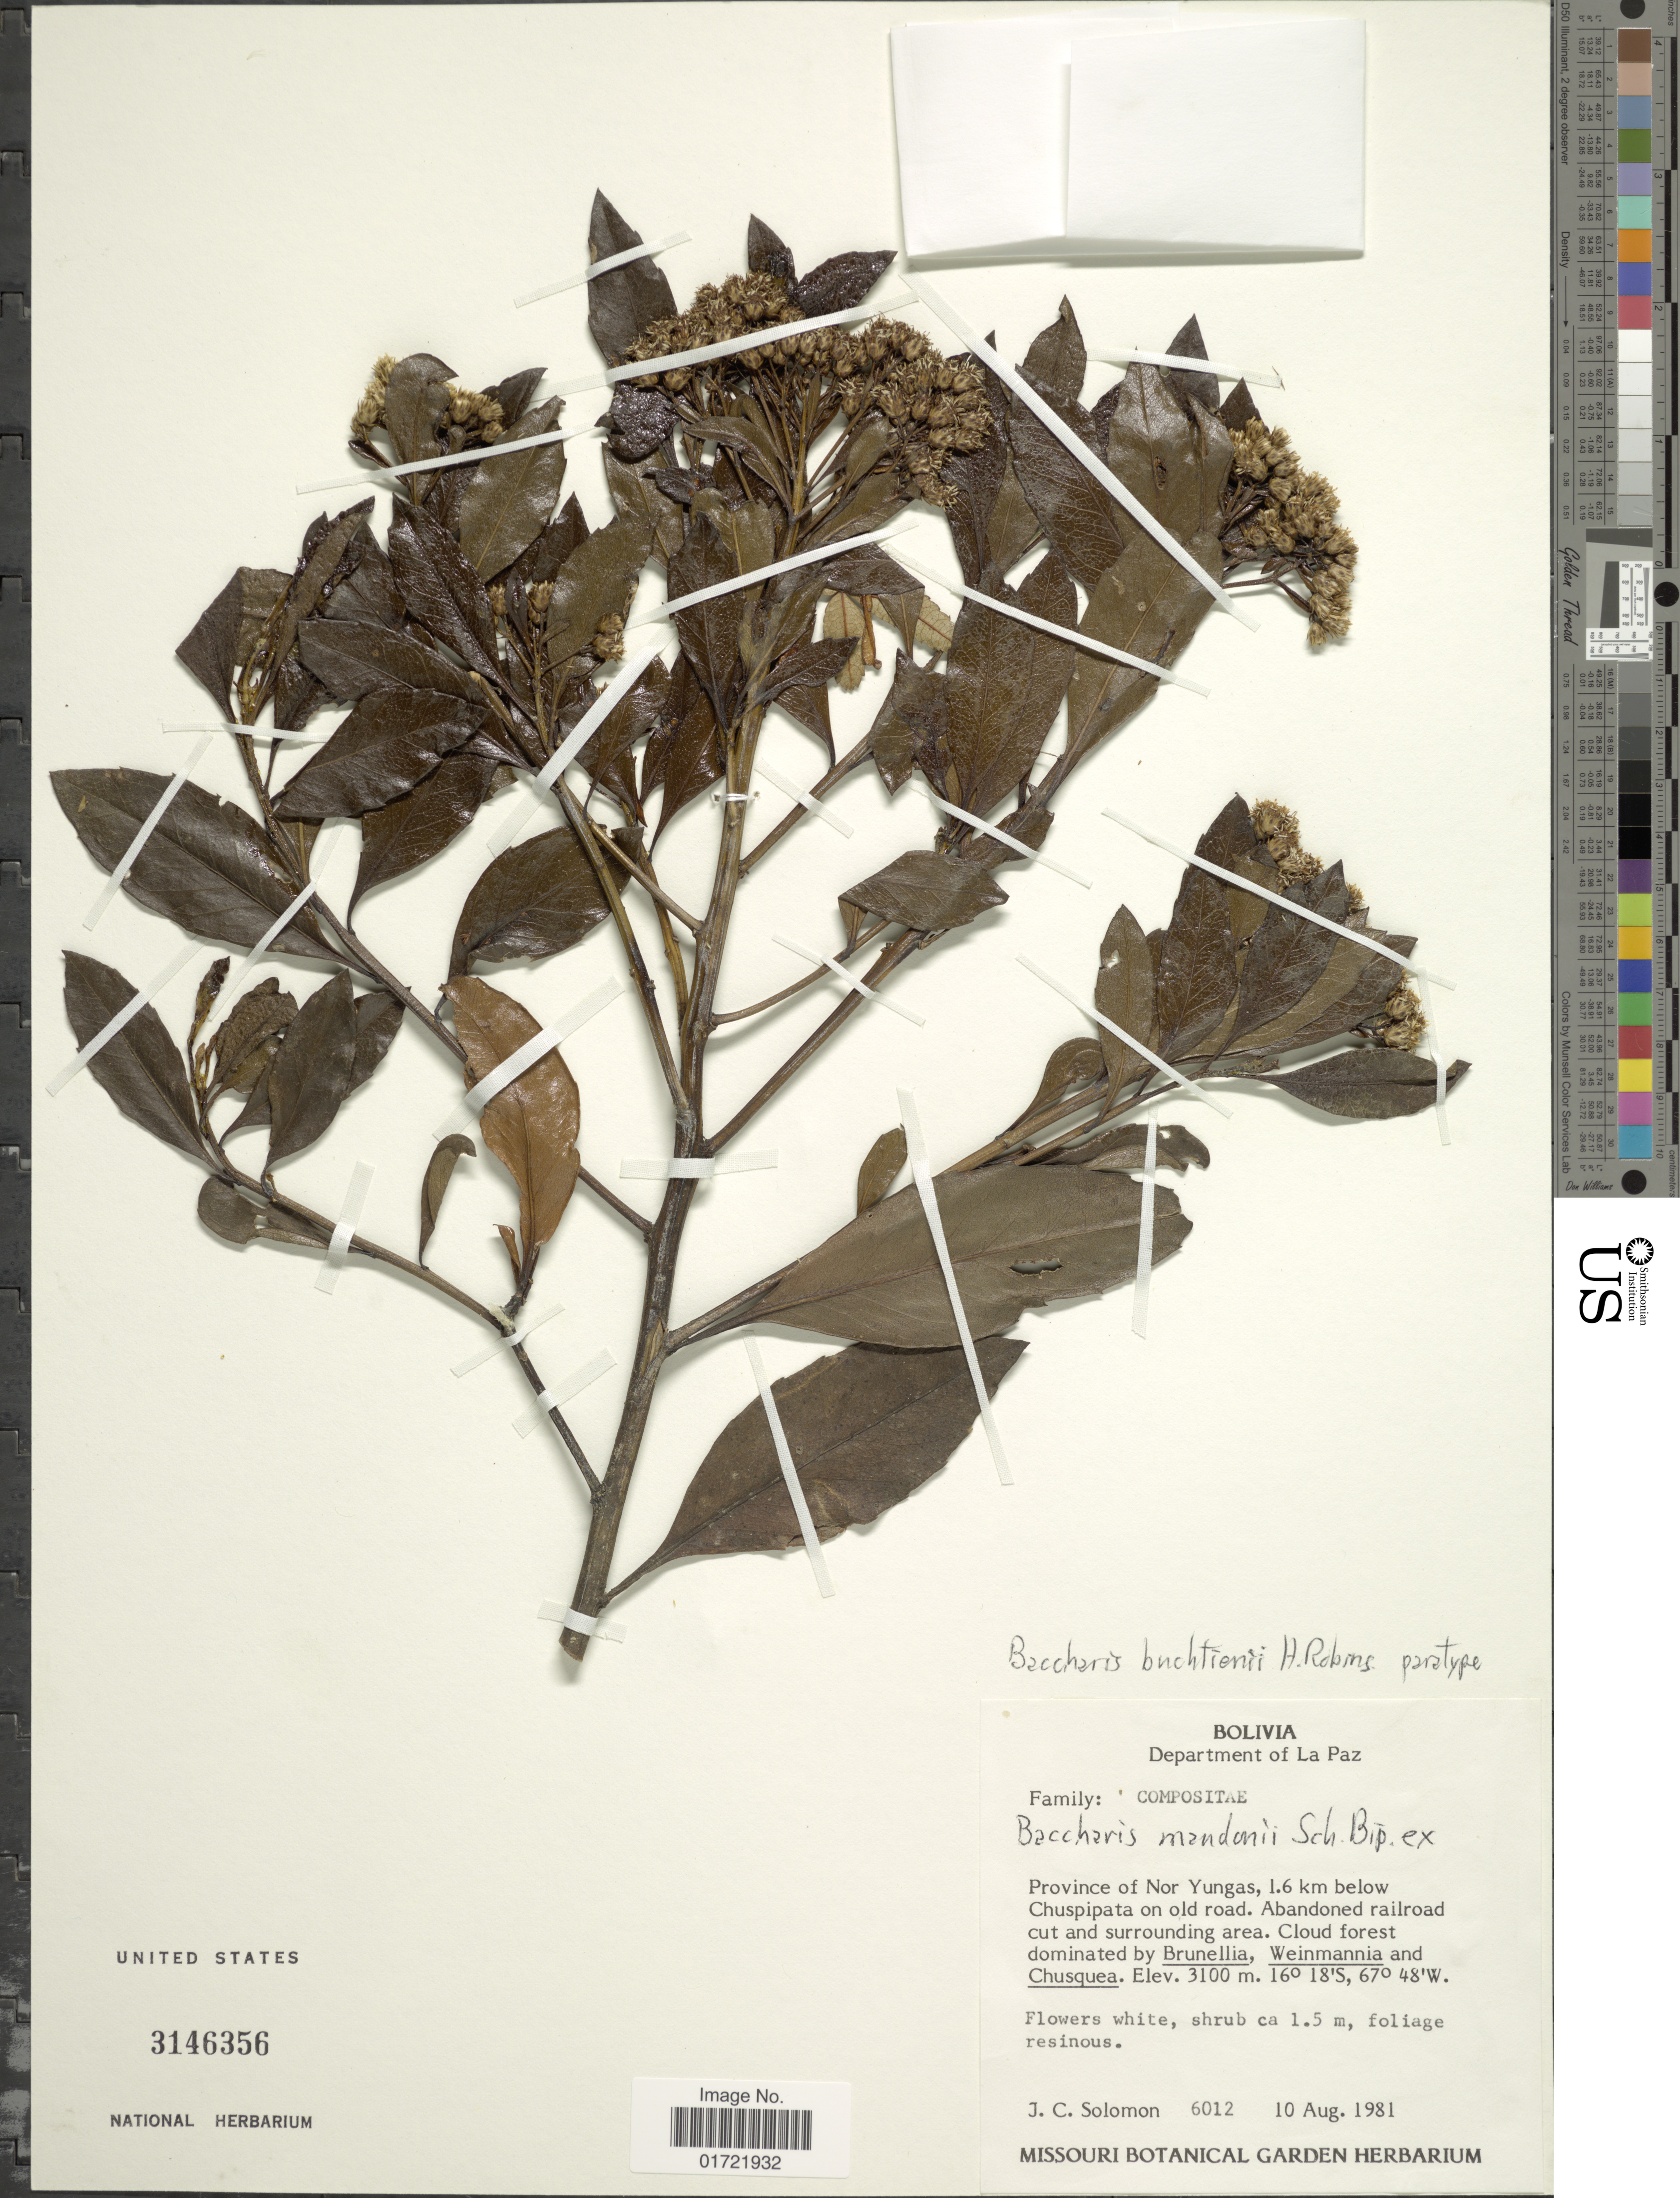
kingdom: Plantae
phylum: Tracheophyta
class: Magnoliopsida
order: Asterales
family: Asteraceae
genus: Baccharis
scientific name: Baccharis buchtienii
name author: H. Rob.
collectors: J. C. Solomon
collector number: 6012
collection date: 1981-08-10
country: Bolivia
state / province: La Paz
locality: Province of Nor Yungas, 1.6 km below Chuspipata on old road.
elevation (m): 3100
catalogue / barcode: US 3146356